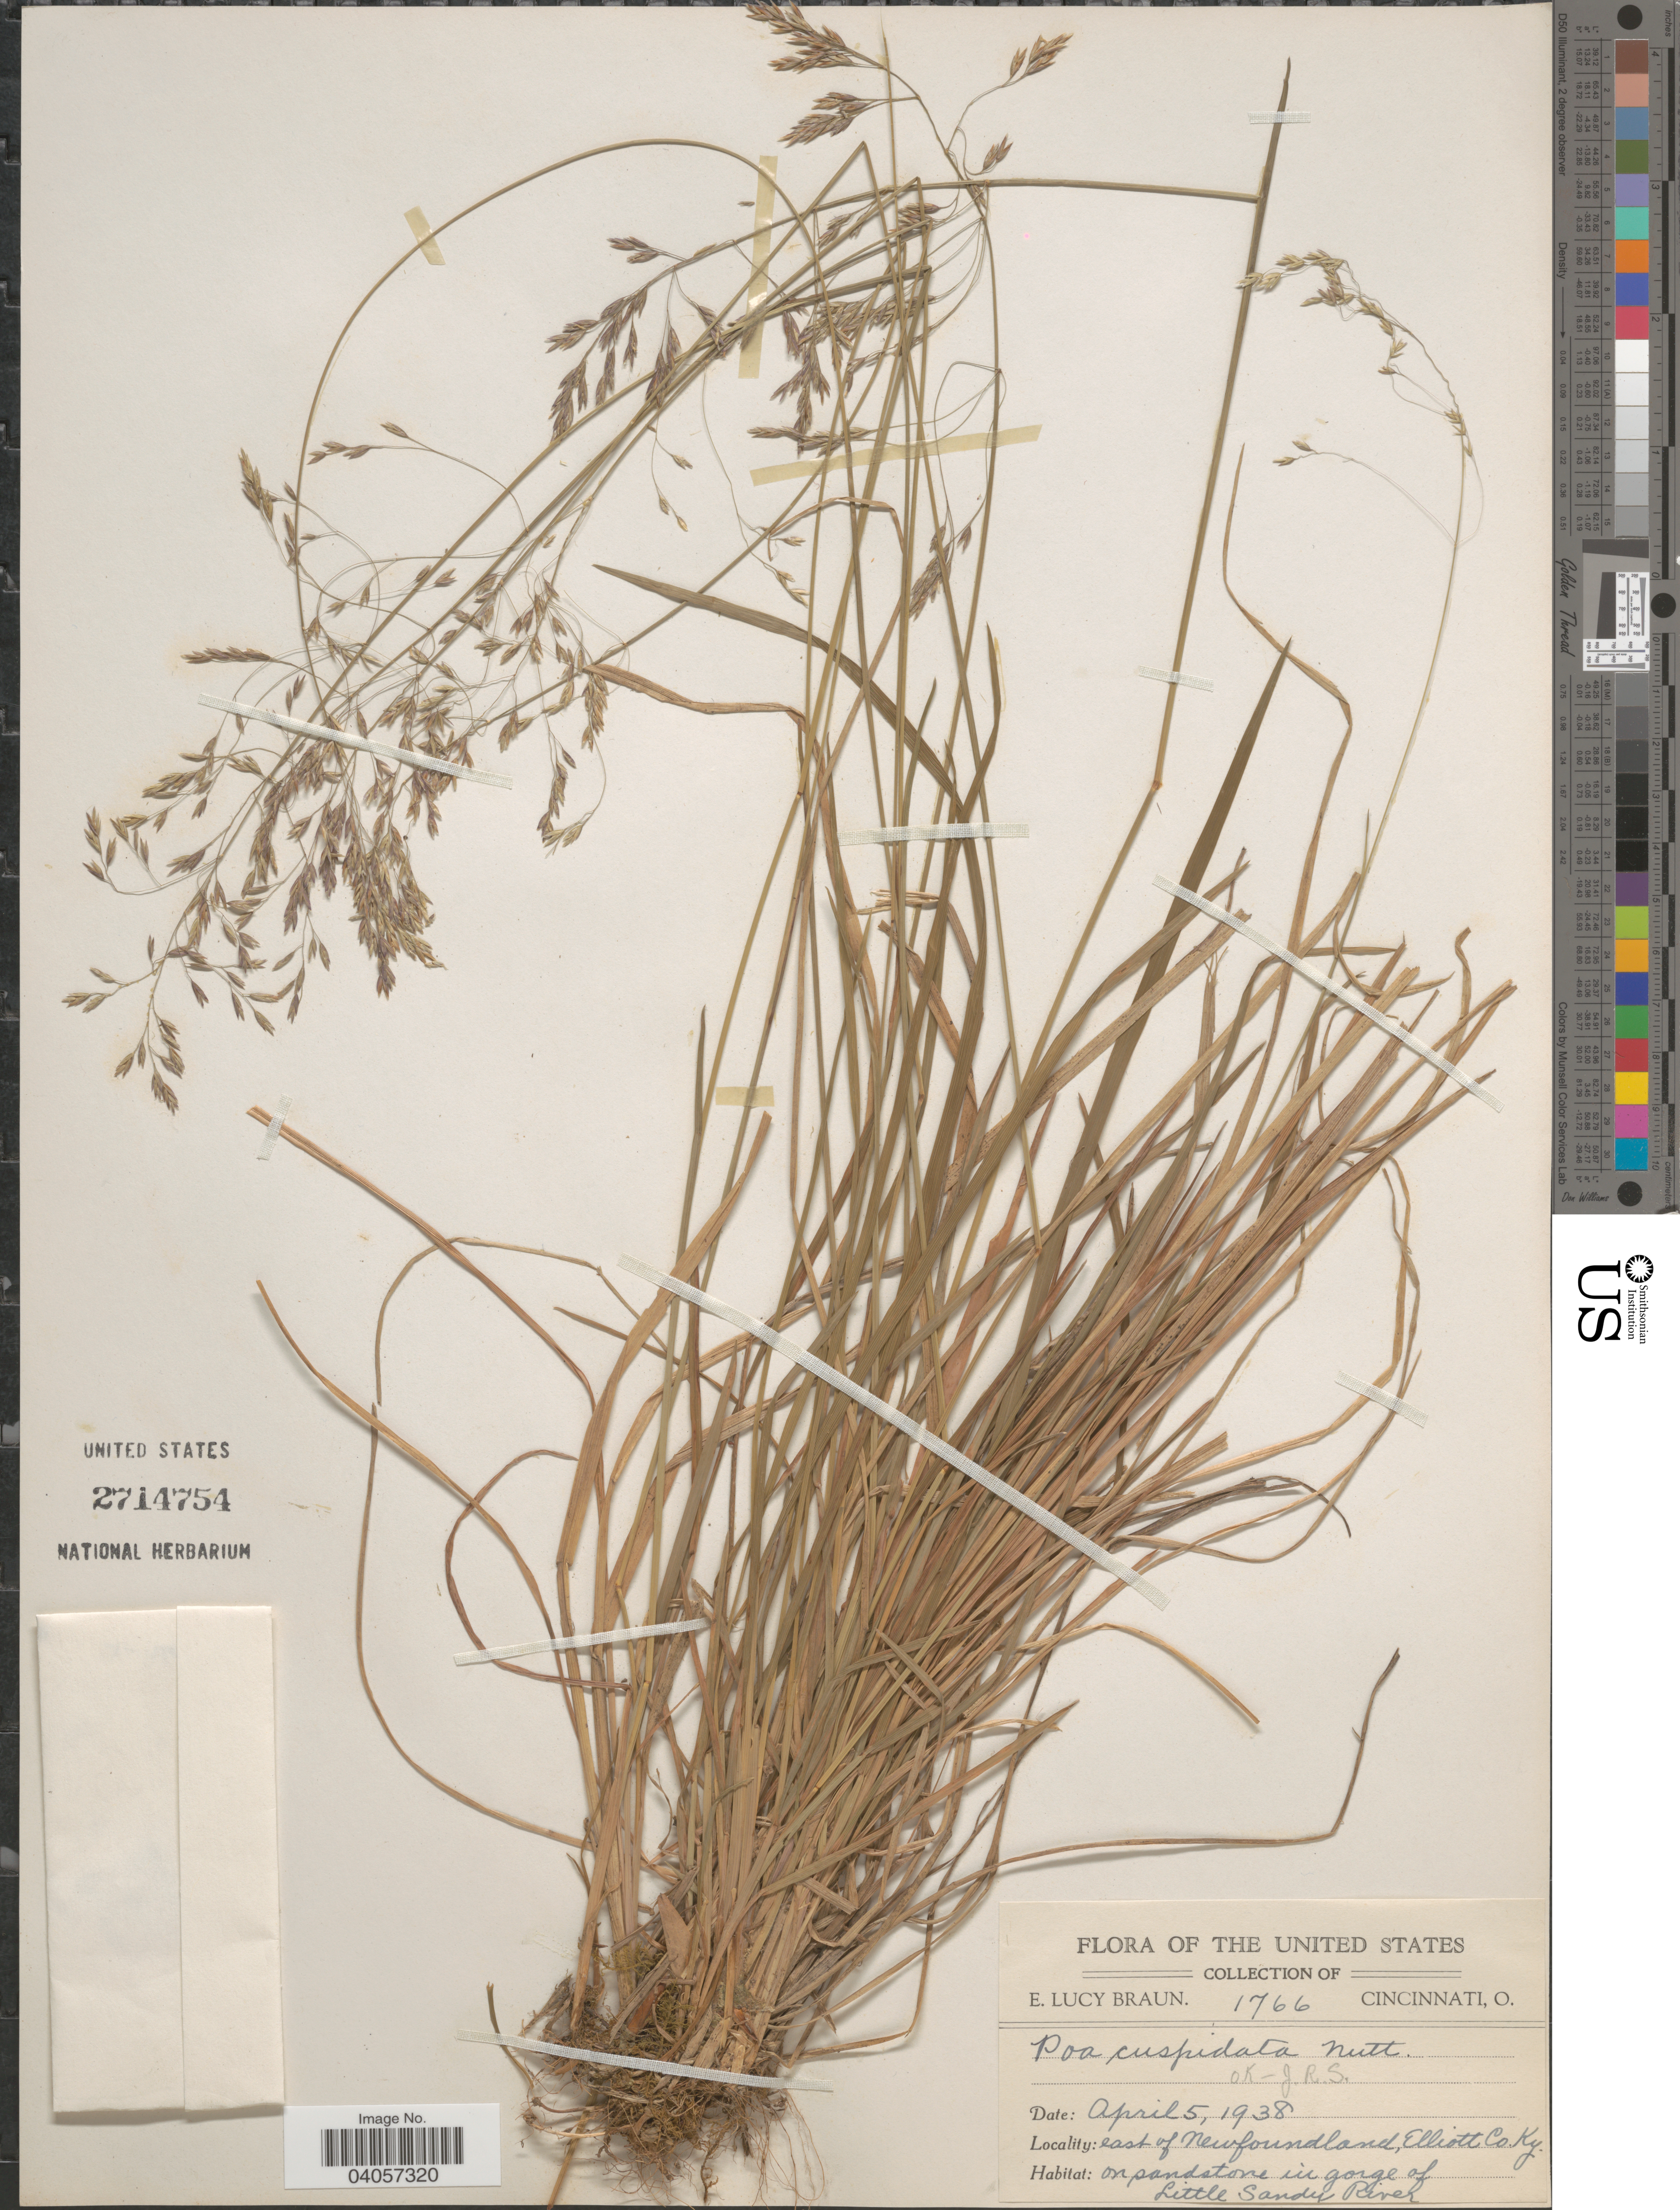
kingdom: Plantae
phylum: Tracheophyta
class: Liliopsida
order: Poales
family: Poaceae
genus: Poa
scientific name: Poa cuspidata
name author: Nutt.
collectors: E. L. Braun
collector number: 1766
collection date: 1938-04-05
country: United States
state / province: Kentucky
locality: East of Newfoundland, Elliott Co. On sandstone in gorge of Little Sandy River.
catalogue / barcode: US 2714754